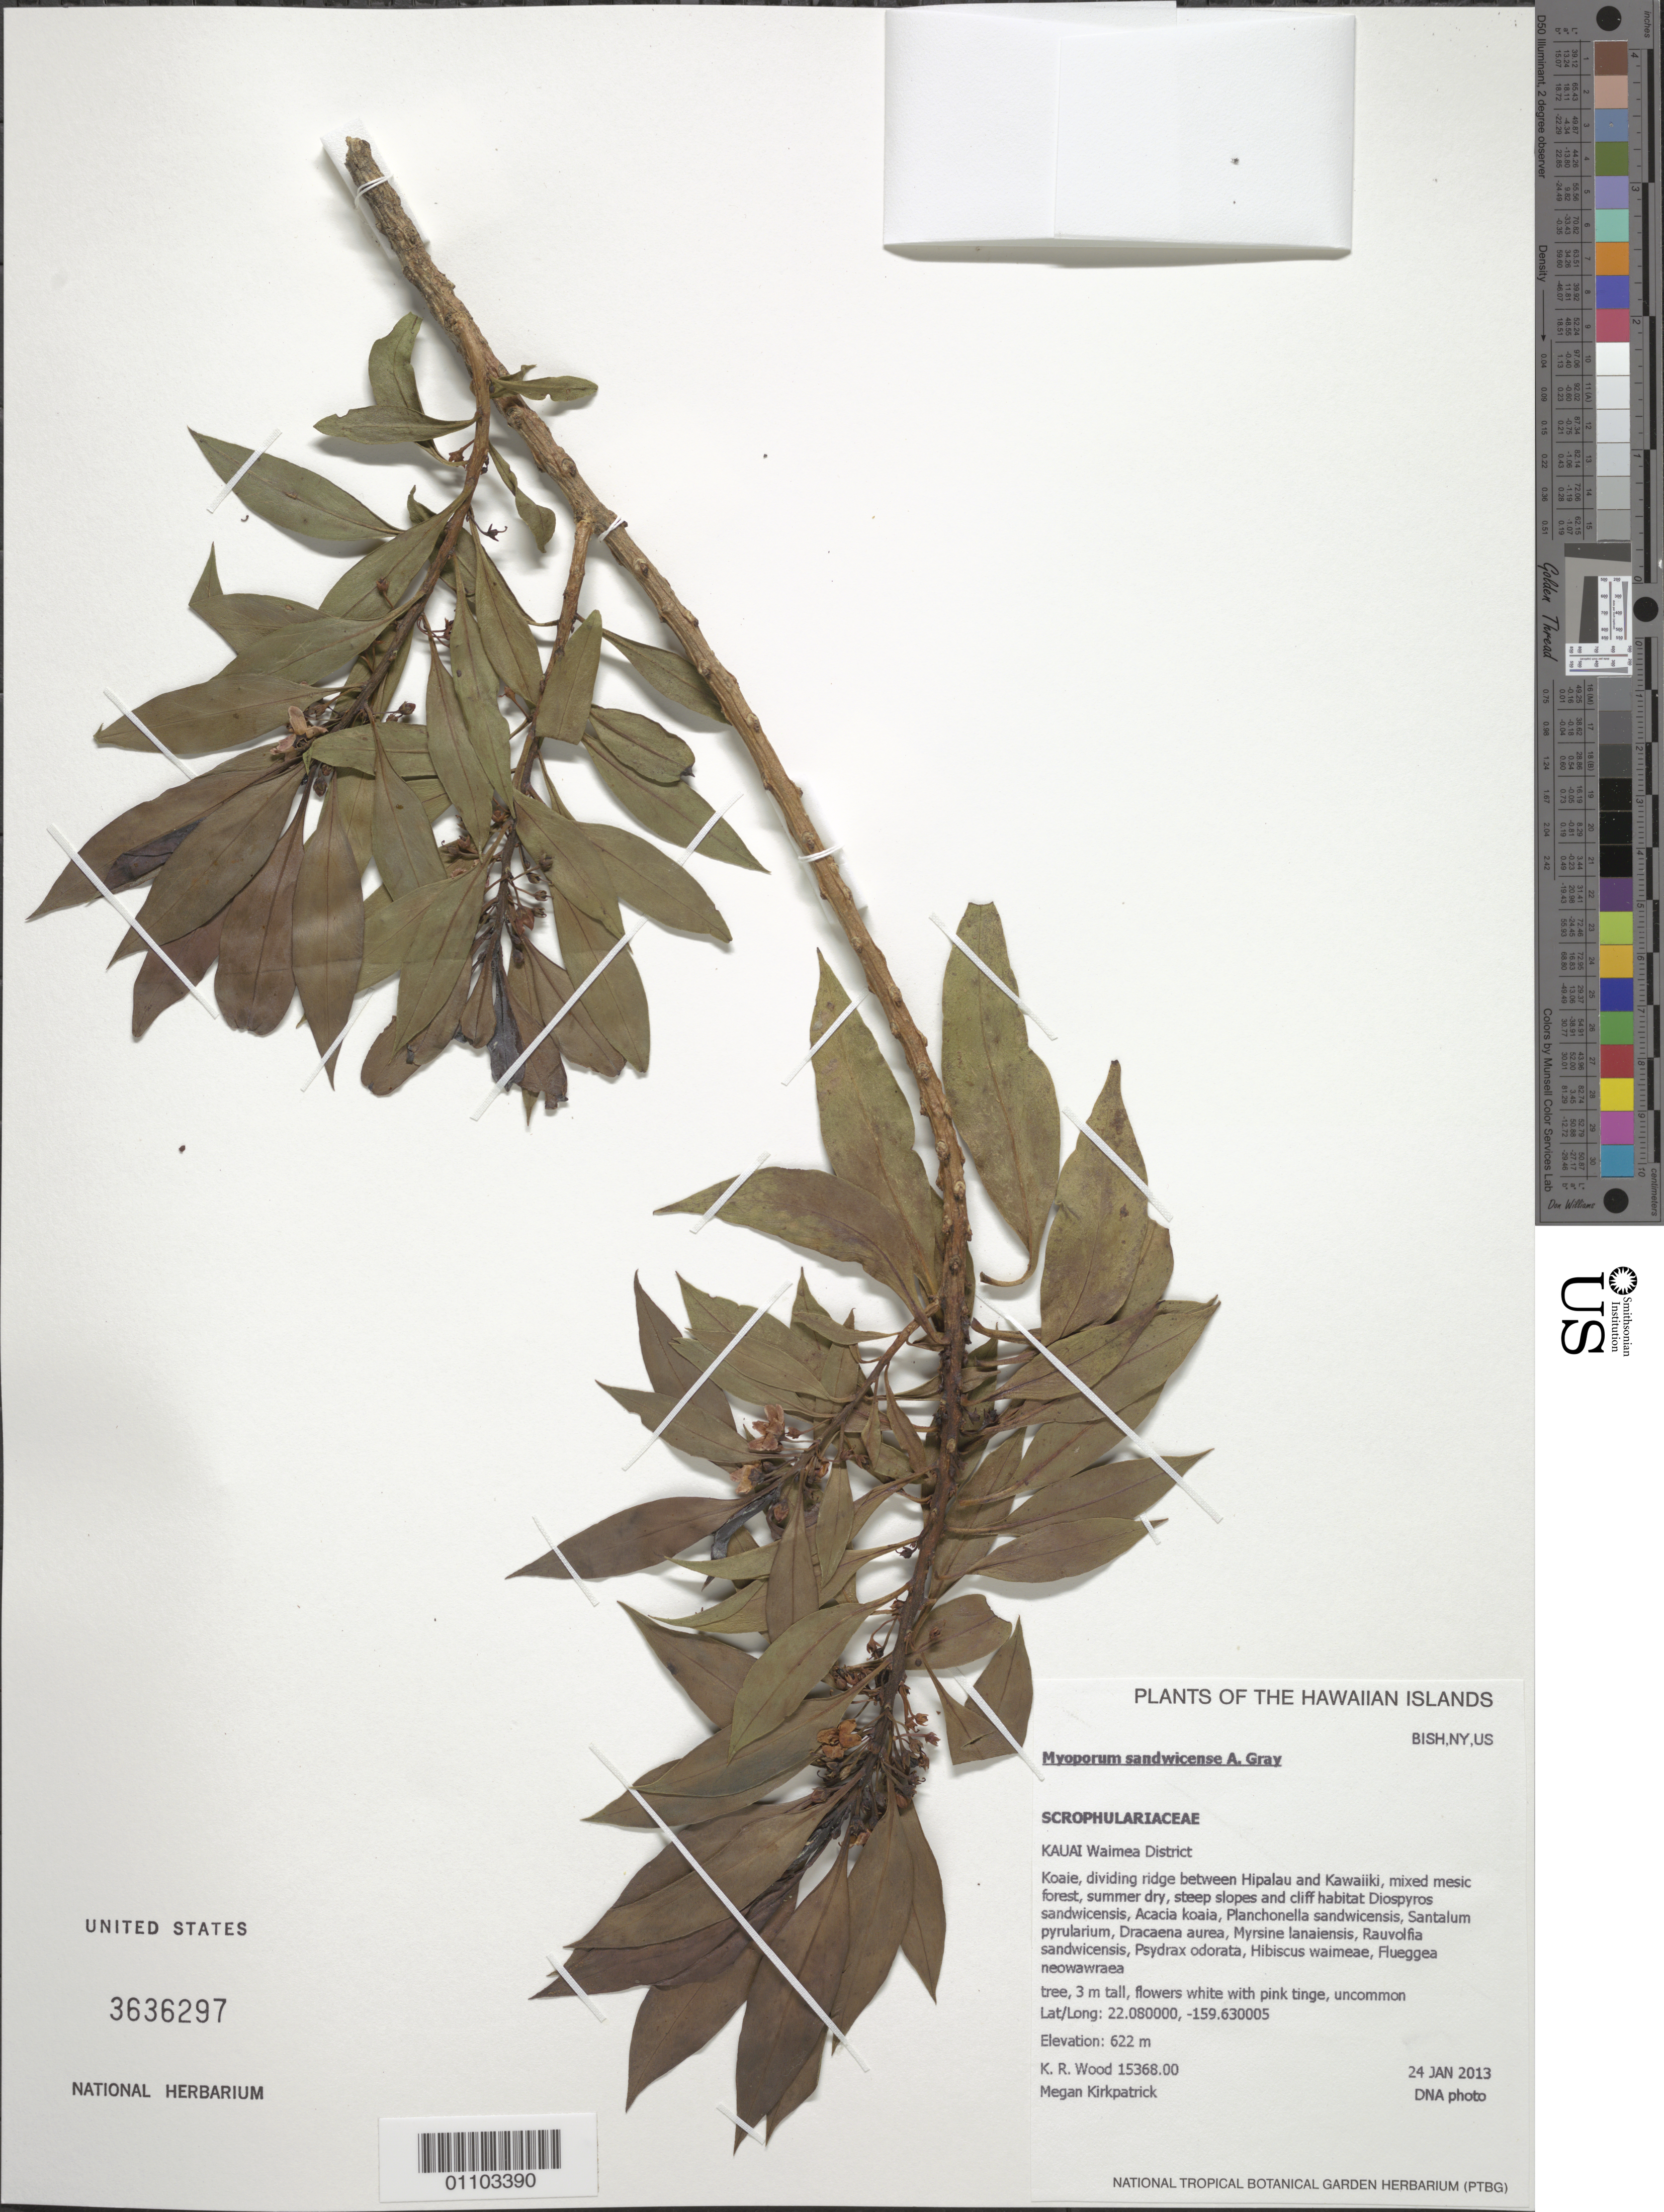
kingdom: Plantae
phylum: Tracheophyta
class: Magnoliopsida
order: Lamiales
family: Scrophulariaceae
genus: Myoporum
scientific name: Myoporum sandwicense subsp. sandwicense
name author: A. Gray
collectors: K. R. Wood & M. Kirkpatrick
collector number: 15368.00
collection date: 2013-01-24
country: United States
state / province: Hawaii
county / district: Kauai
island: Kaua'i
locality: Waimea District, Koaie, dividing ridge between Hipalau and Kawaiiki.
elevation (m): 622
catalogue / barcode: US 3636297